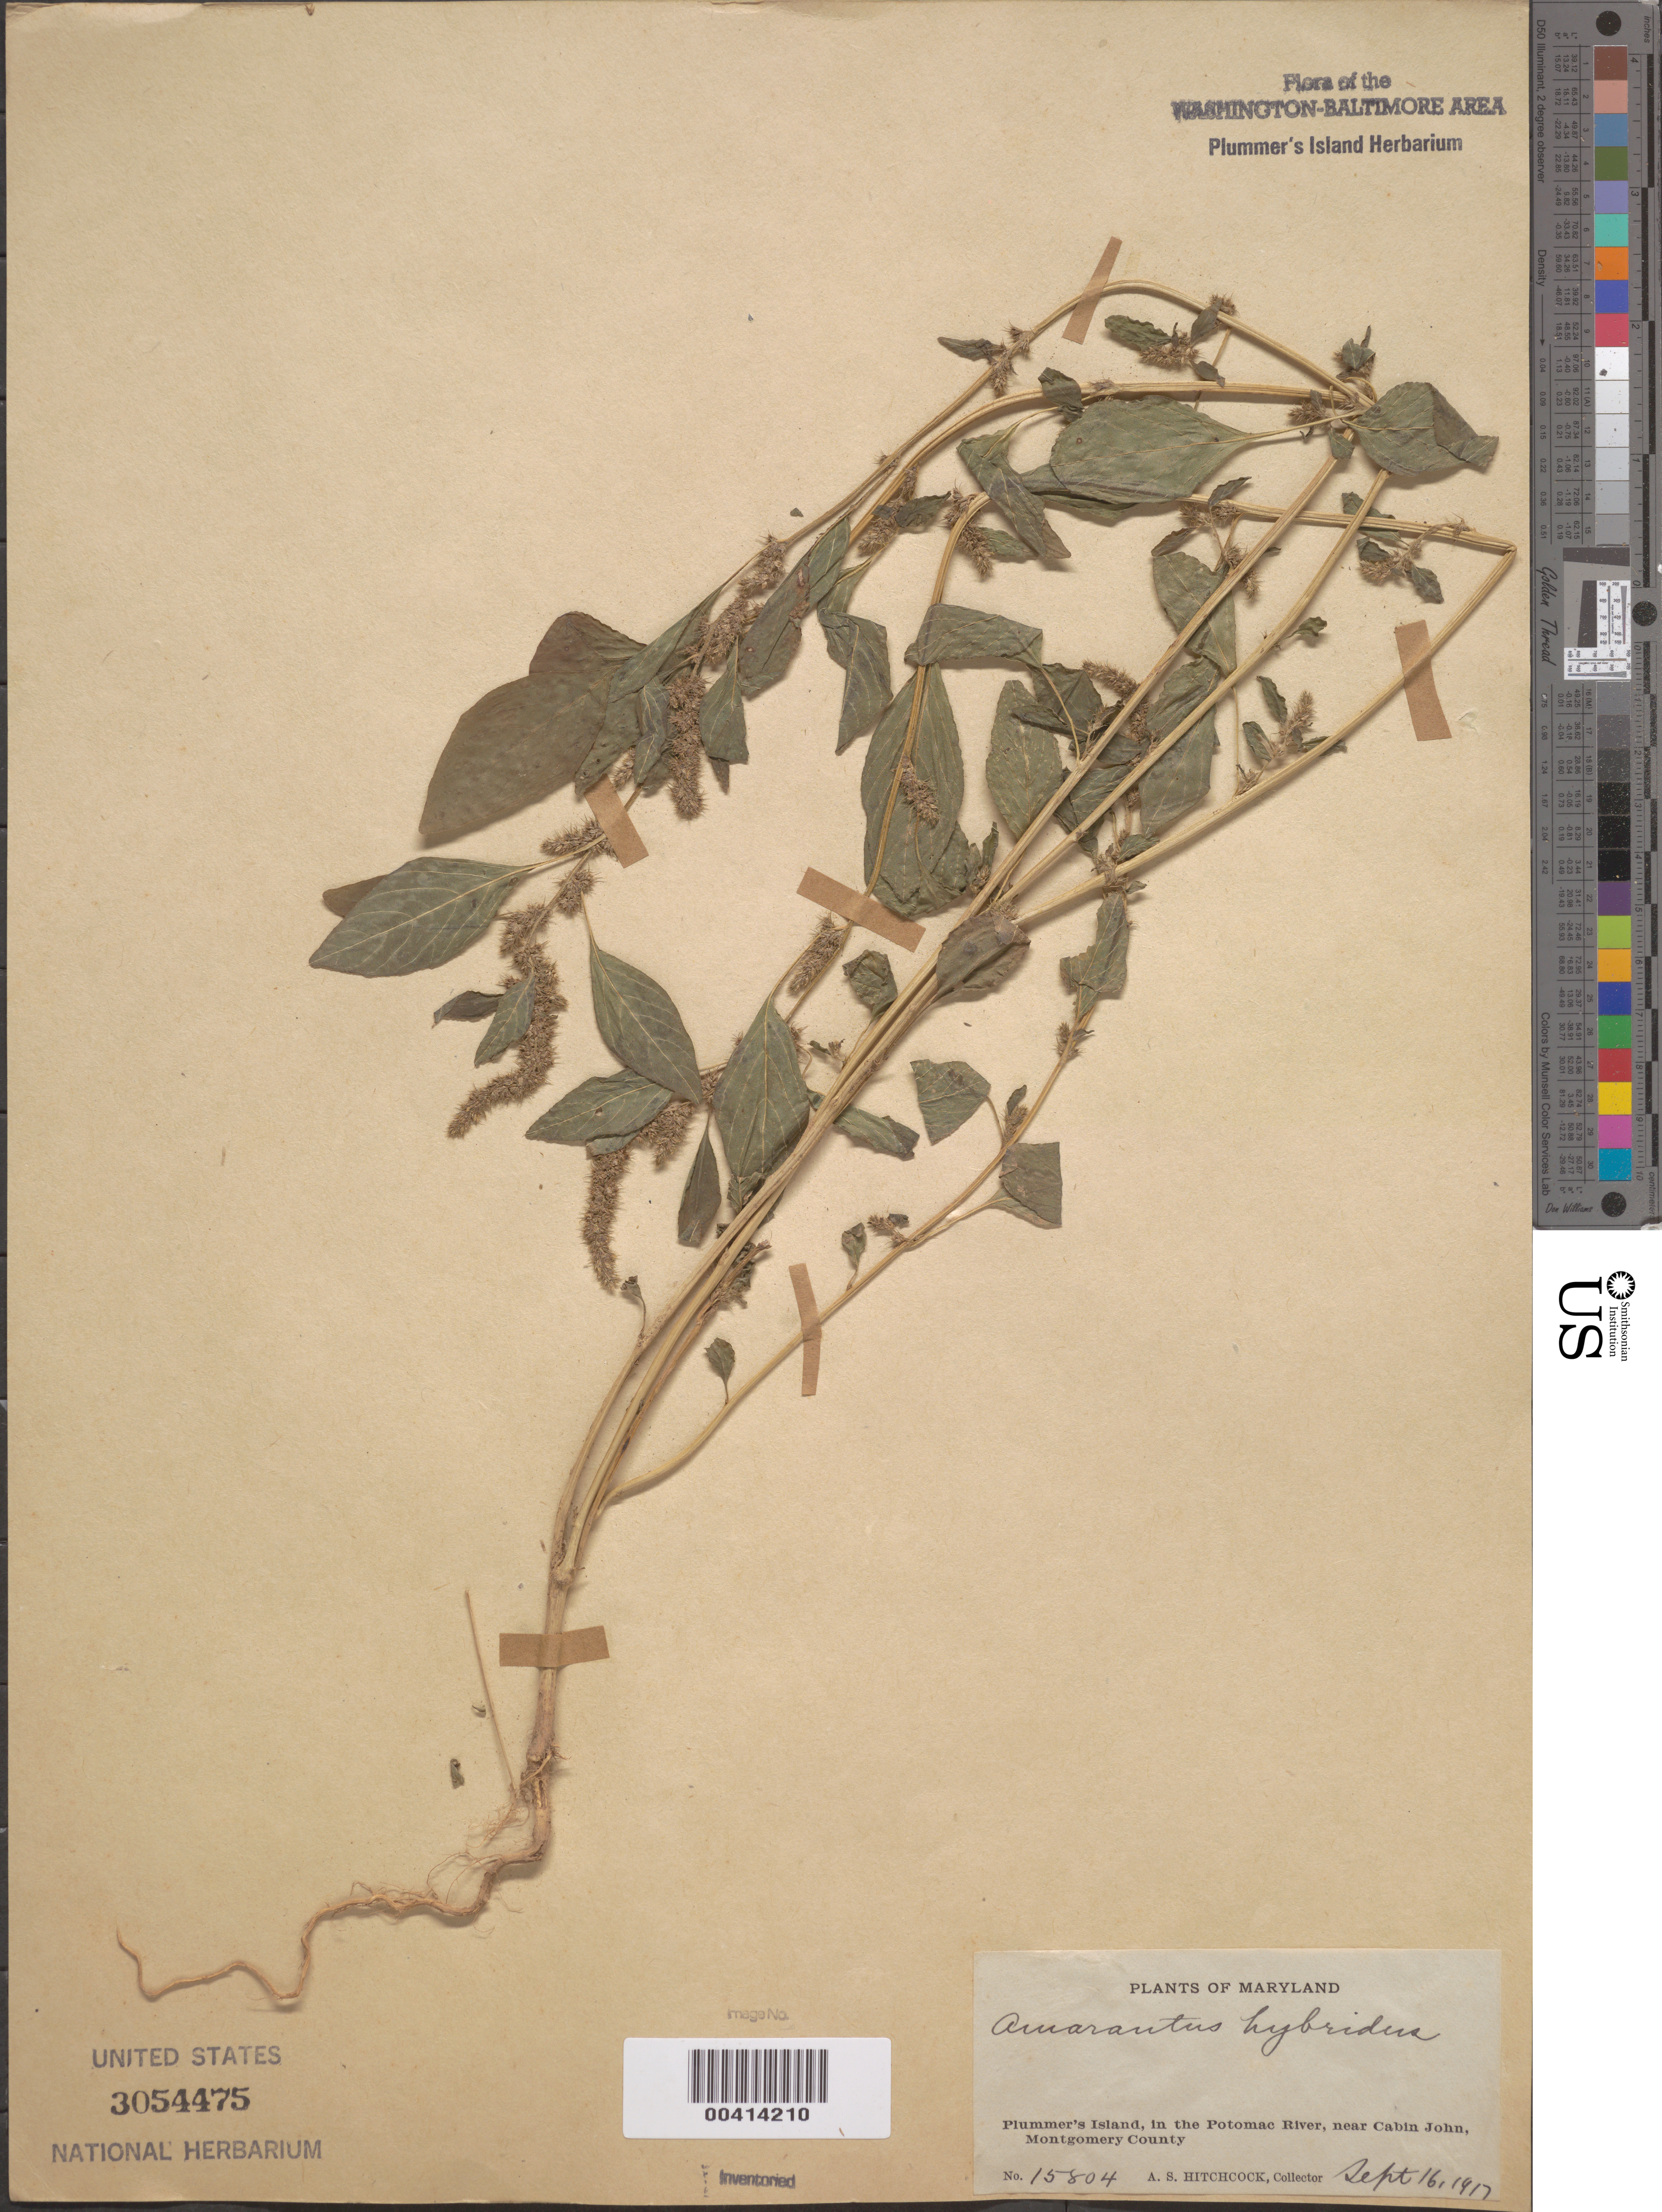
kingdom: Plantae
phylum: Tracheophyta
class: Magnoliopsida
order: Caryophyllales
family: Amaranthaceae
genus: Amaranthus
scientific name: Amaranthus hybridus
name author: L.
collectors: A. S. Hitchcock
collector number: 15804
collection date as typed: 16 Sep 1917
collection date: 1917-09-16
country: United States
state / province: Maryland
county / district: Montgomery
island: Plummers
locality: Plummer's Island C. & O. Canal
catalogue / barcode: US 3054475